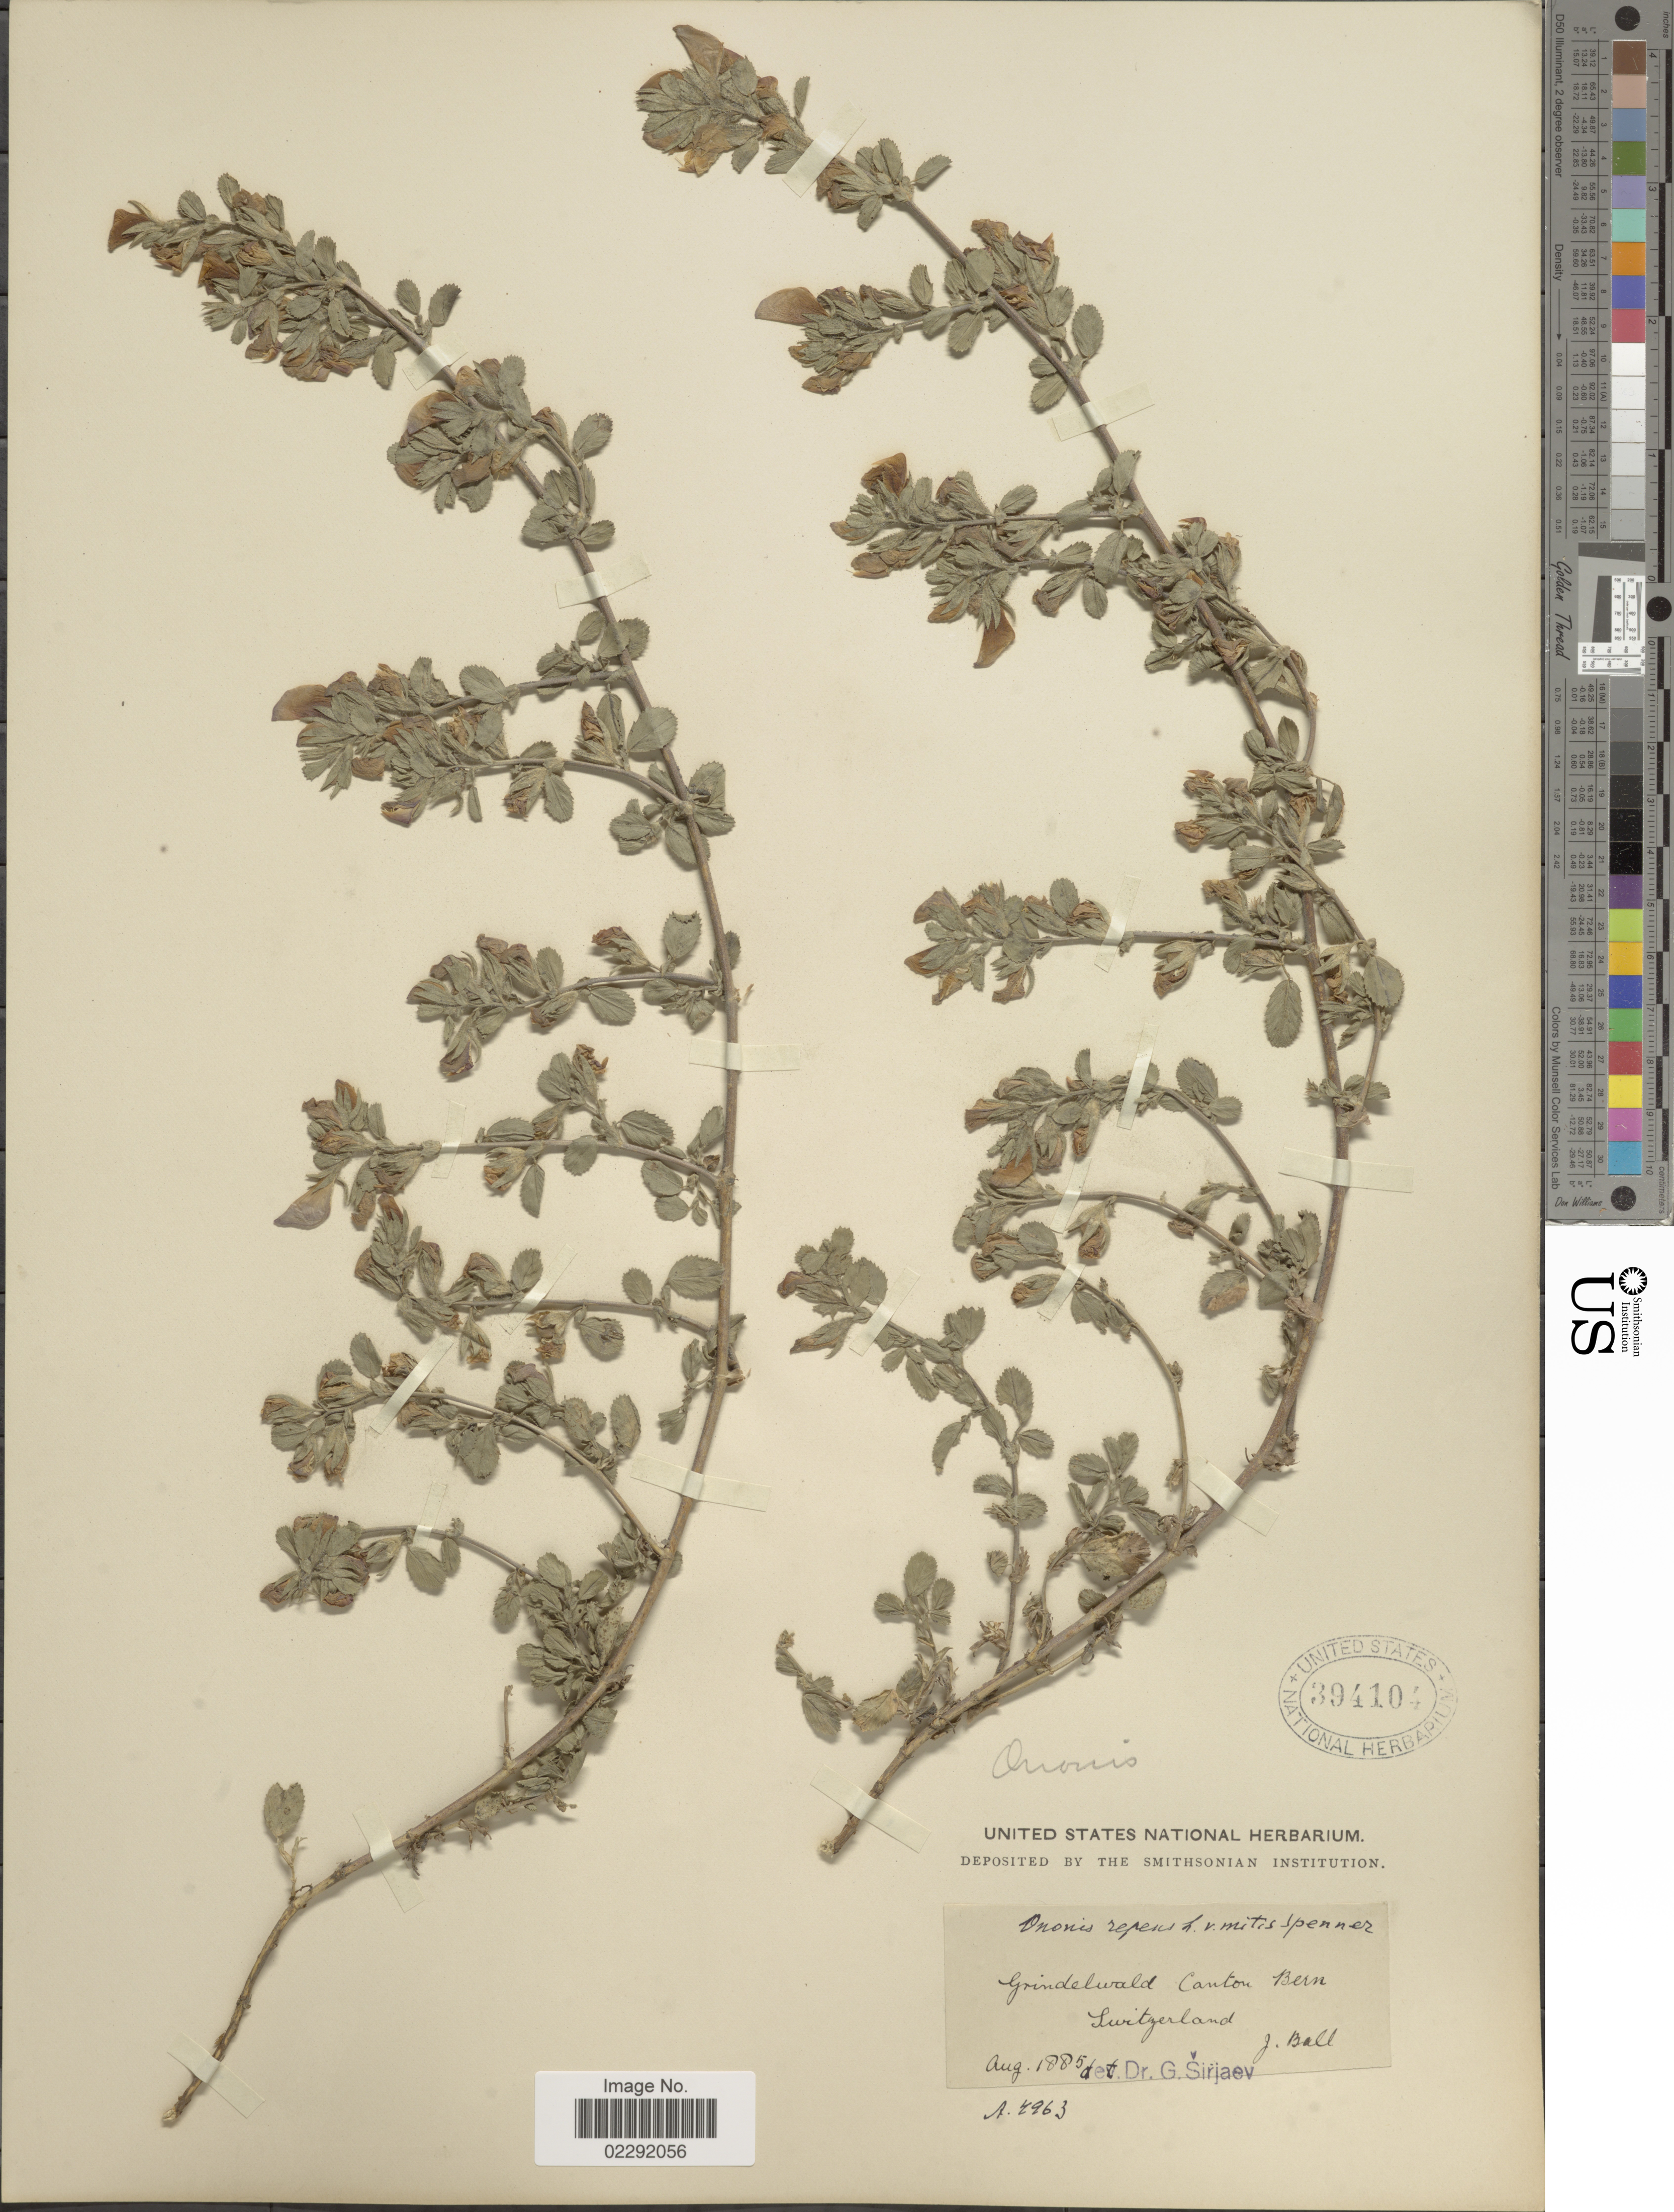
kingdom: Plantae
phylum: Tracheophyta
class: Magnoliopsida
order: Fabales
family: Fabaceae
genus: Ononis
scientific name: Ononis repens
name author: L.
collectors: J. Ball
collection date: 1885-08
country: Switzerland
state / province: Bern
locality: Grindelwald Canton Bern.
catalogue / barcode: US 394104